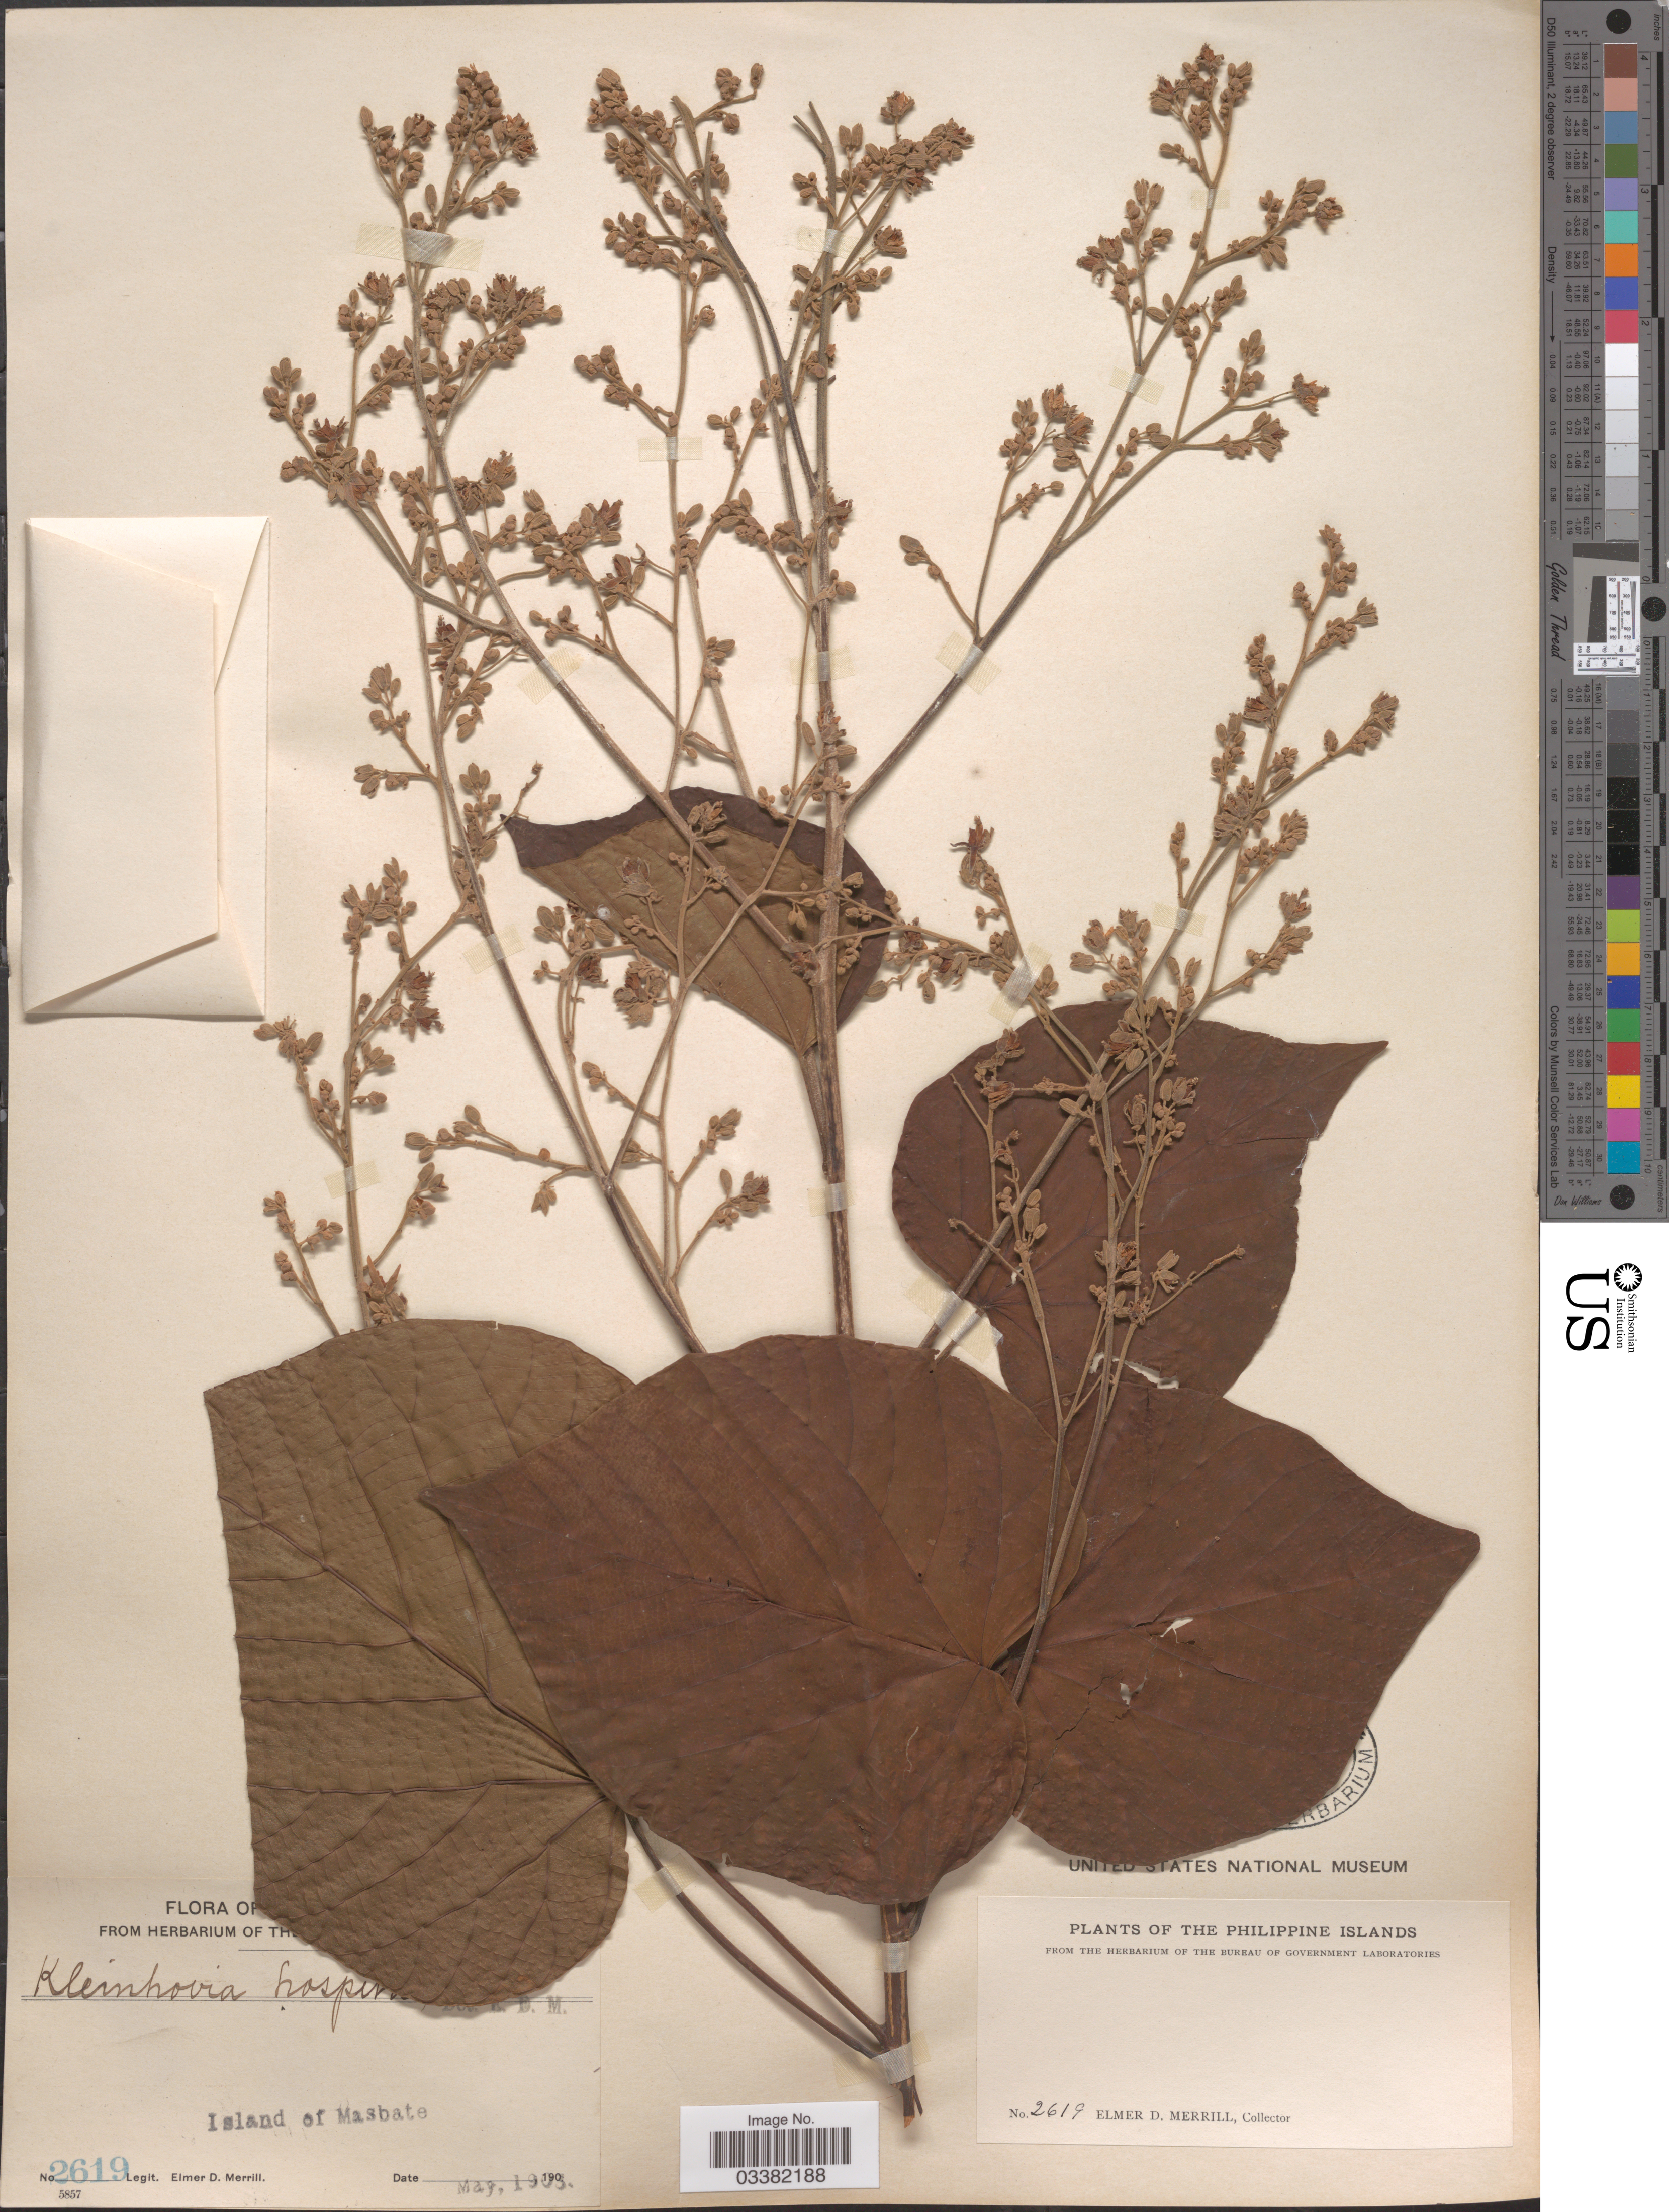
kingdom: Plantae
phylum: Tracheophyta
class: Magnoliopsida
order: Malvales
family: Malvaceae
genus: Kleinhovia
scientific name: Kleinhovia hospita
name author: L.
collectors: E. D. Merrill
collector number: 2619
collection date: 1905-05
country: Philippines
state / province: Bicol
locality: Island of Masbate.